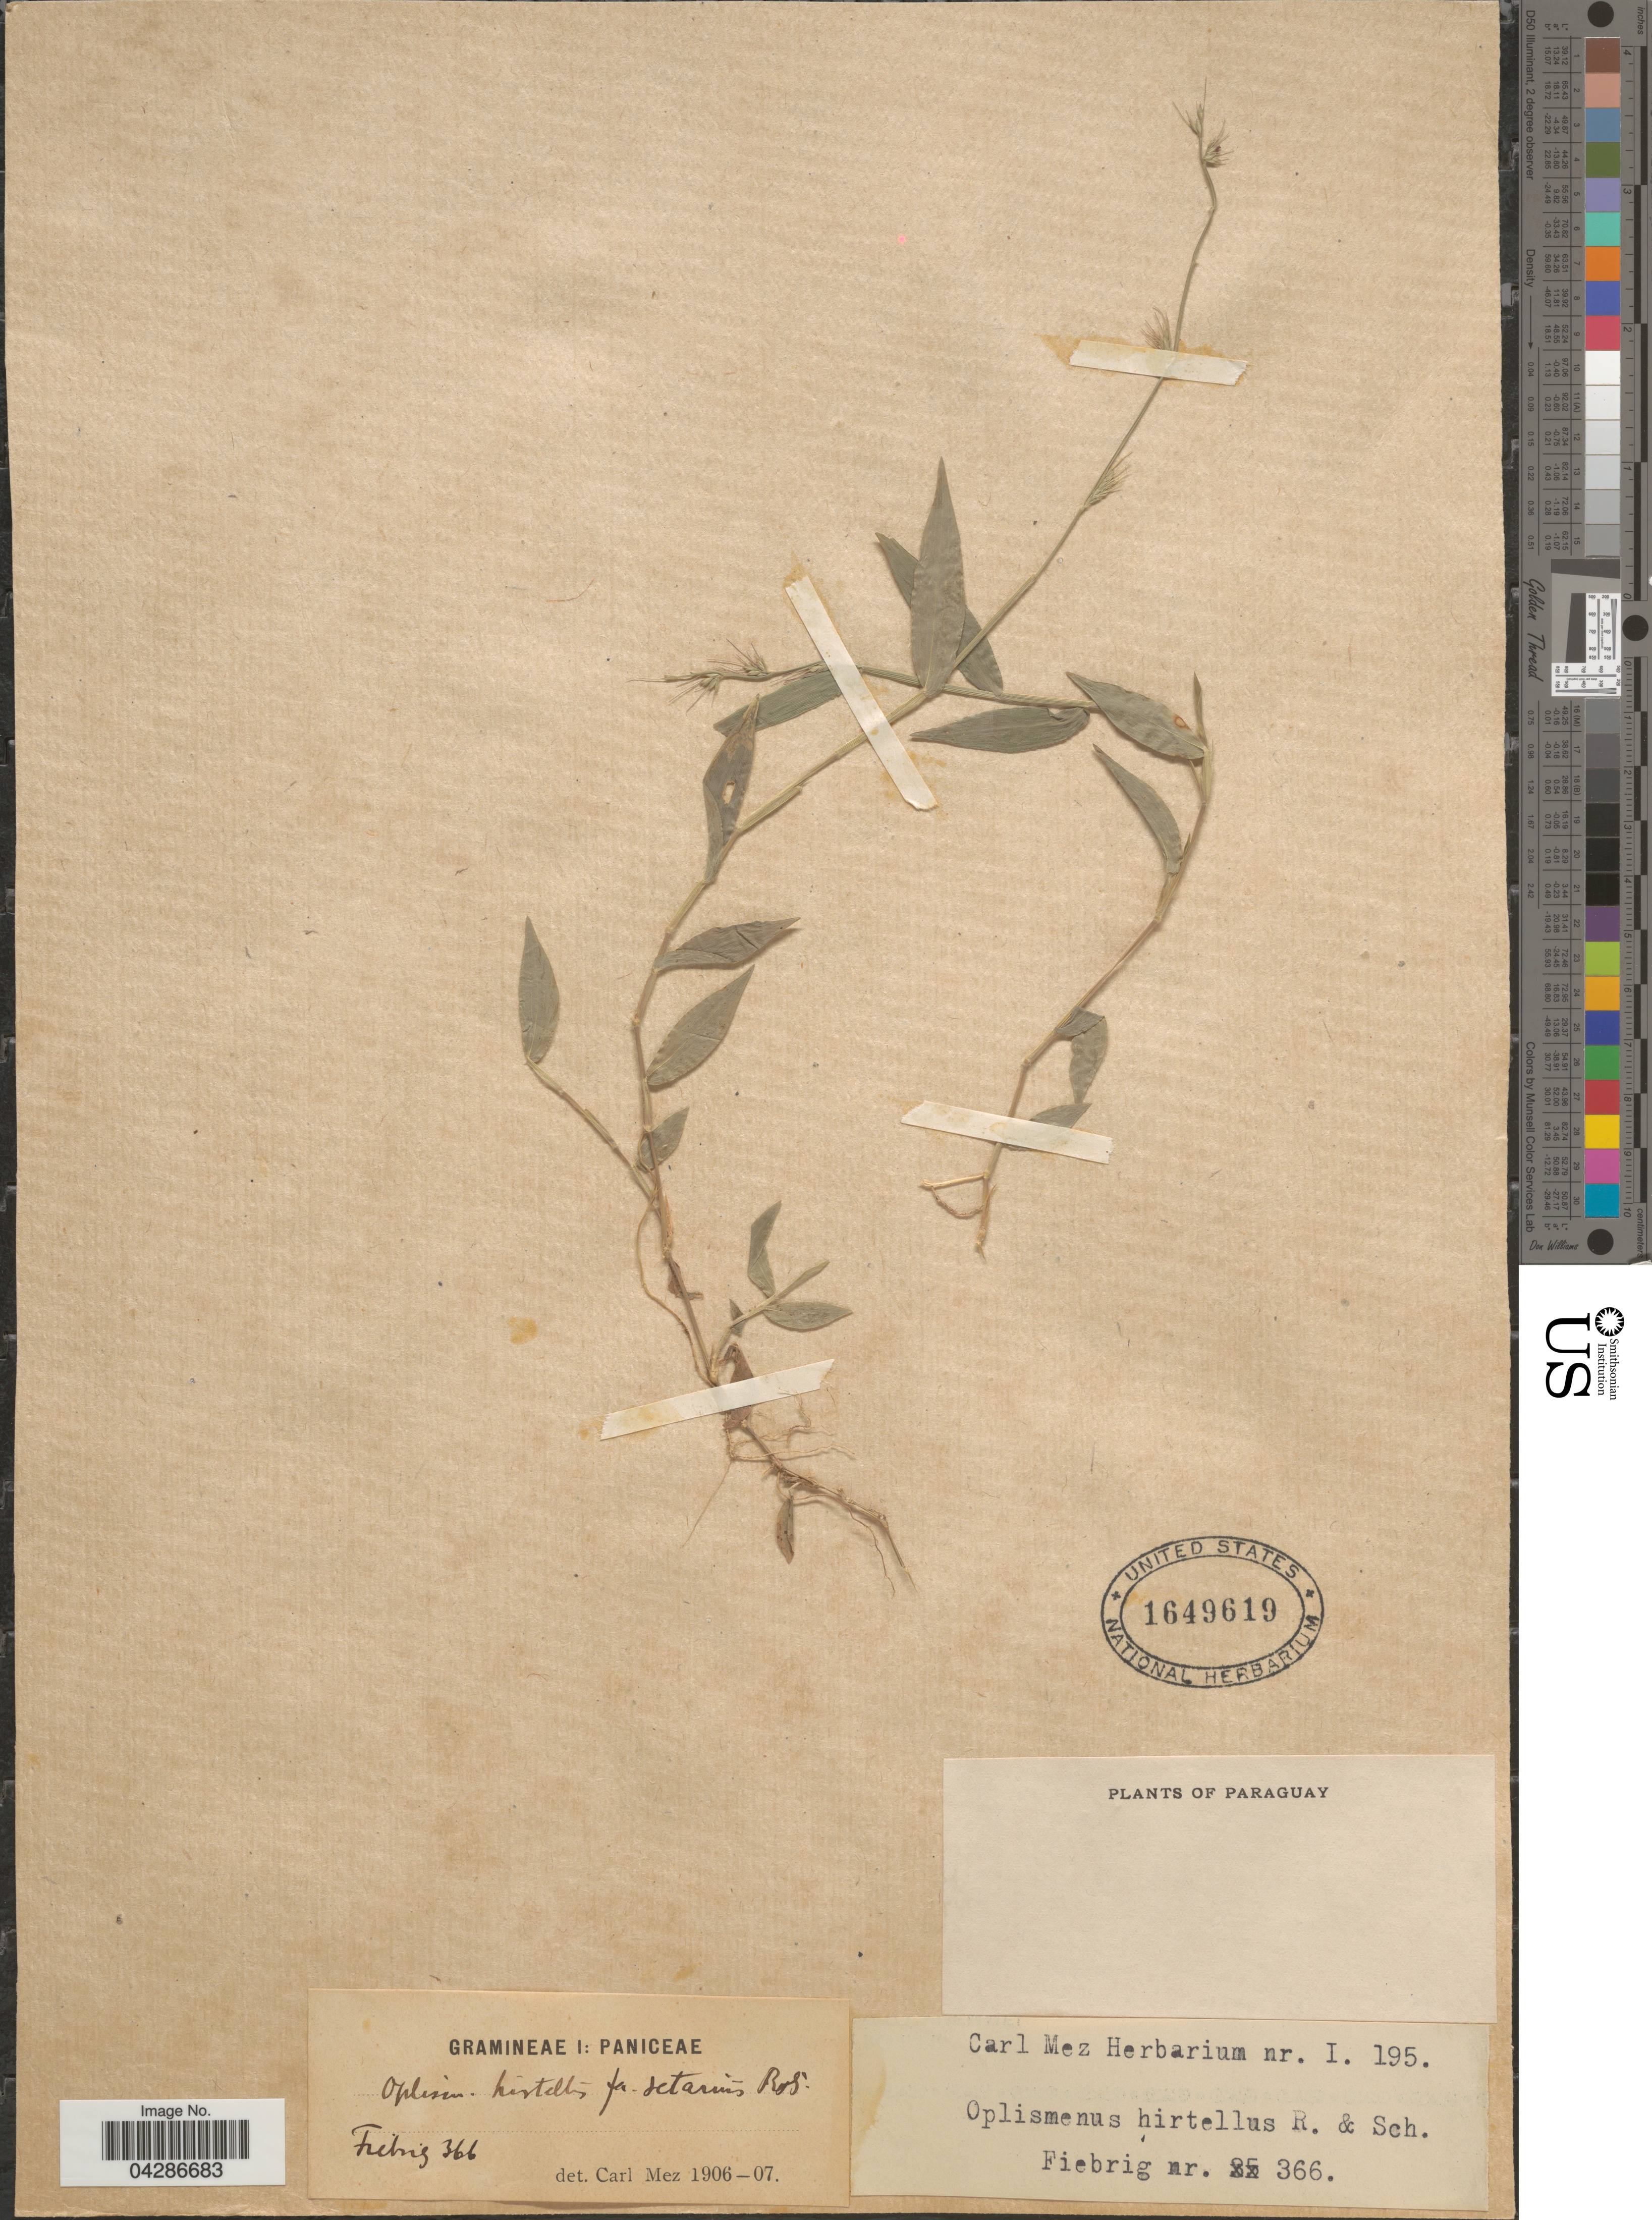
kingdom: Plantae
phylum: Tracheophyta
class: Liliopsida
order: Poales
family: Poaceae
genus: Oplismenus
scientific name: Oplismenus hirtellus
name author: (L.) P. Beauv.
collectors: Fiebrig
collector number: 366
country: Paraguay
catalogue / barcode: US 1649619